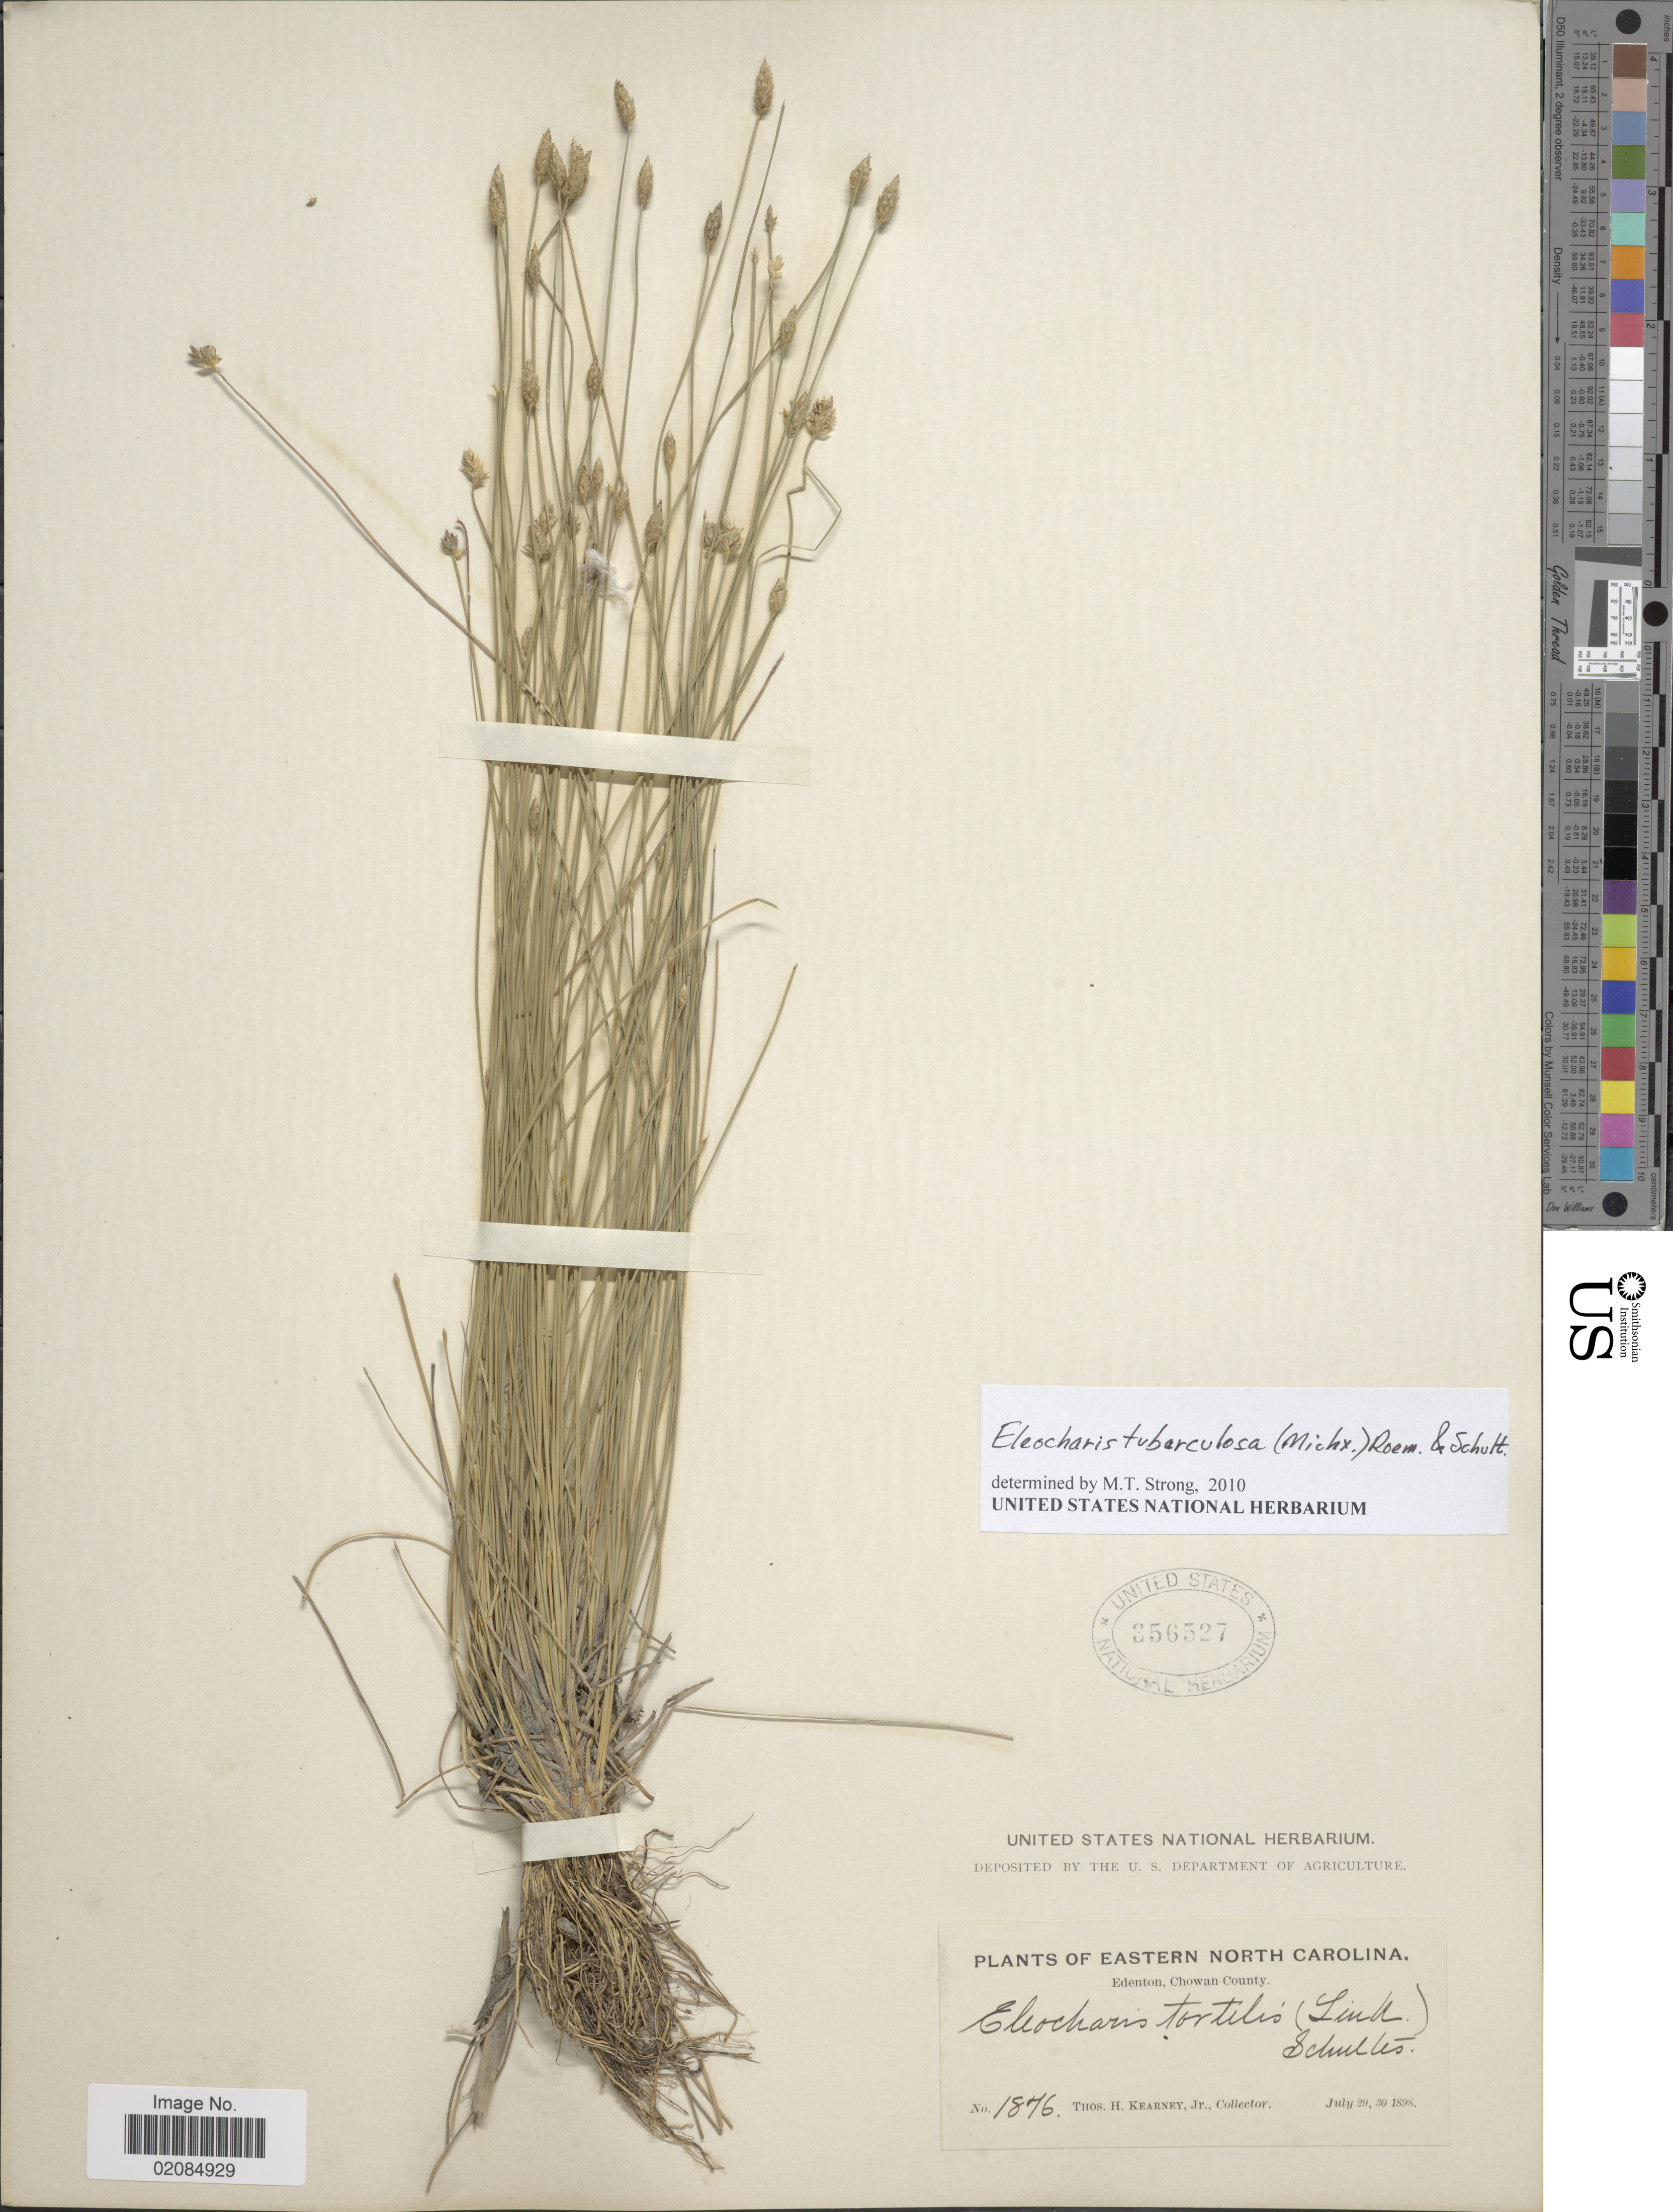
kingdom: Plantae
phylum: Tracheophyta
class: Liliopsida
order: Poales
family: Cyperaceae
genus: Eleocharis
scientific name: Eleocharis tuberculosa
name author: (Michx.) Roem. & Schult.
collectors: T. H. Kearney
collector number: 1876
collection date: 1898-07-29/1898-07-30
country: United States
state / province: North Carolina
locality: Eastern North Carolina. Edenton, Chowan County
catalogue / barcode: US 356527